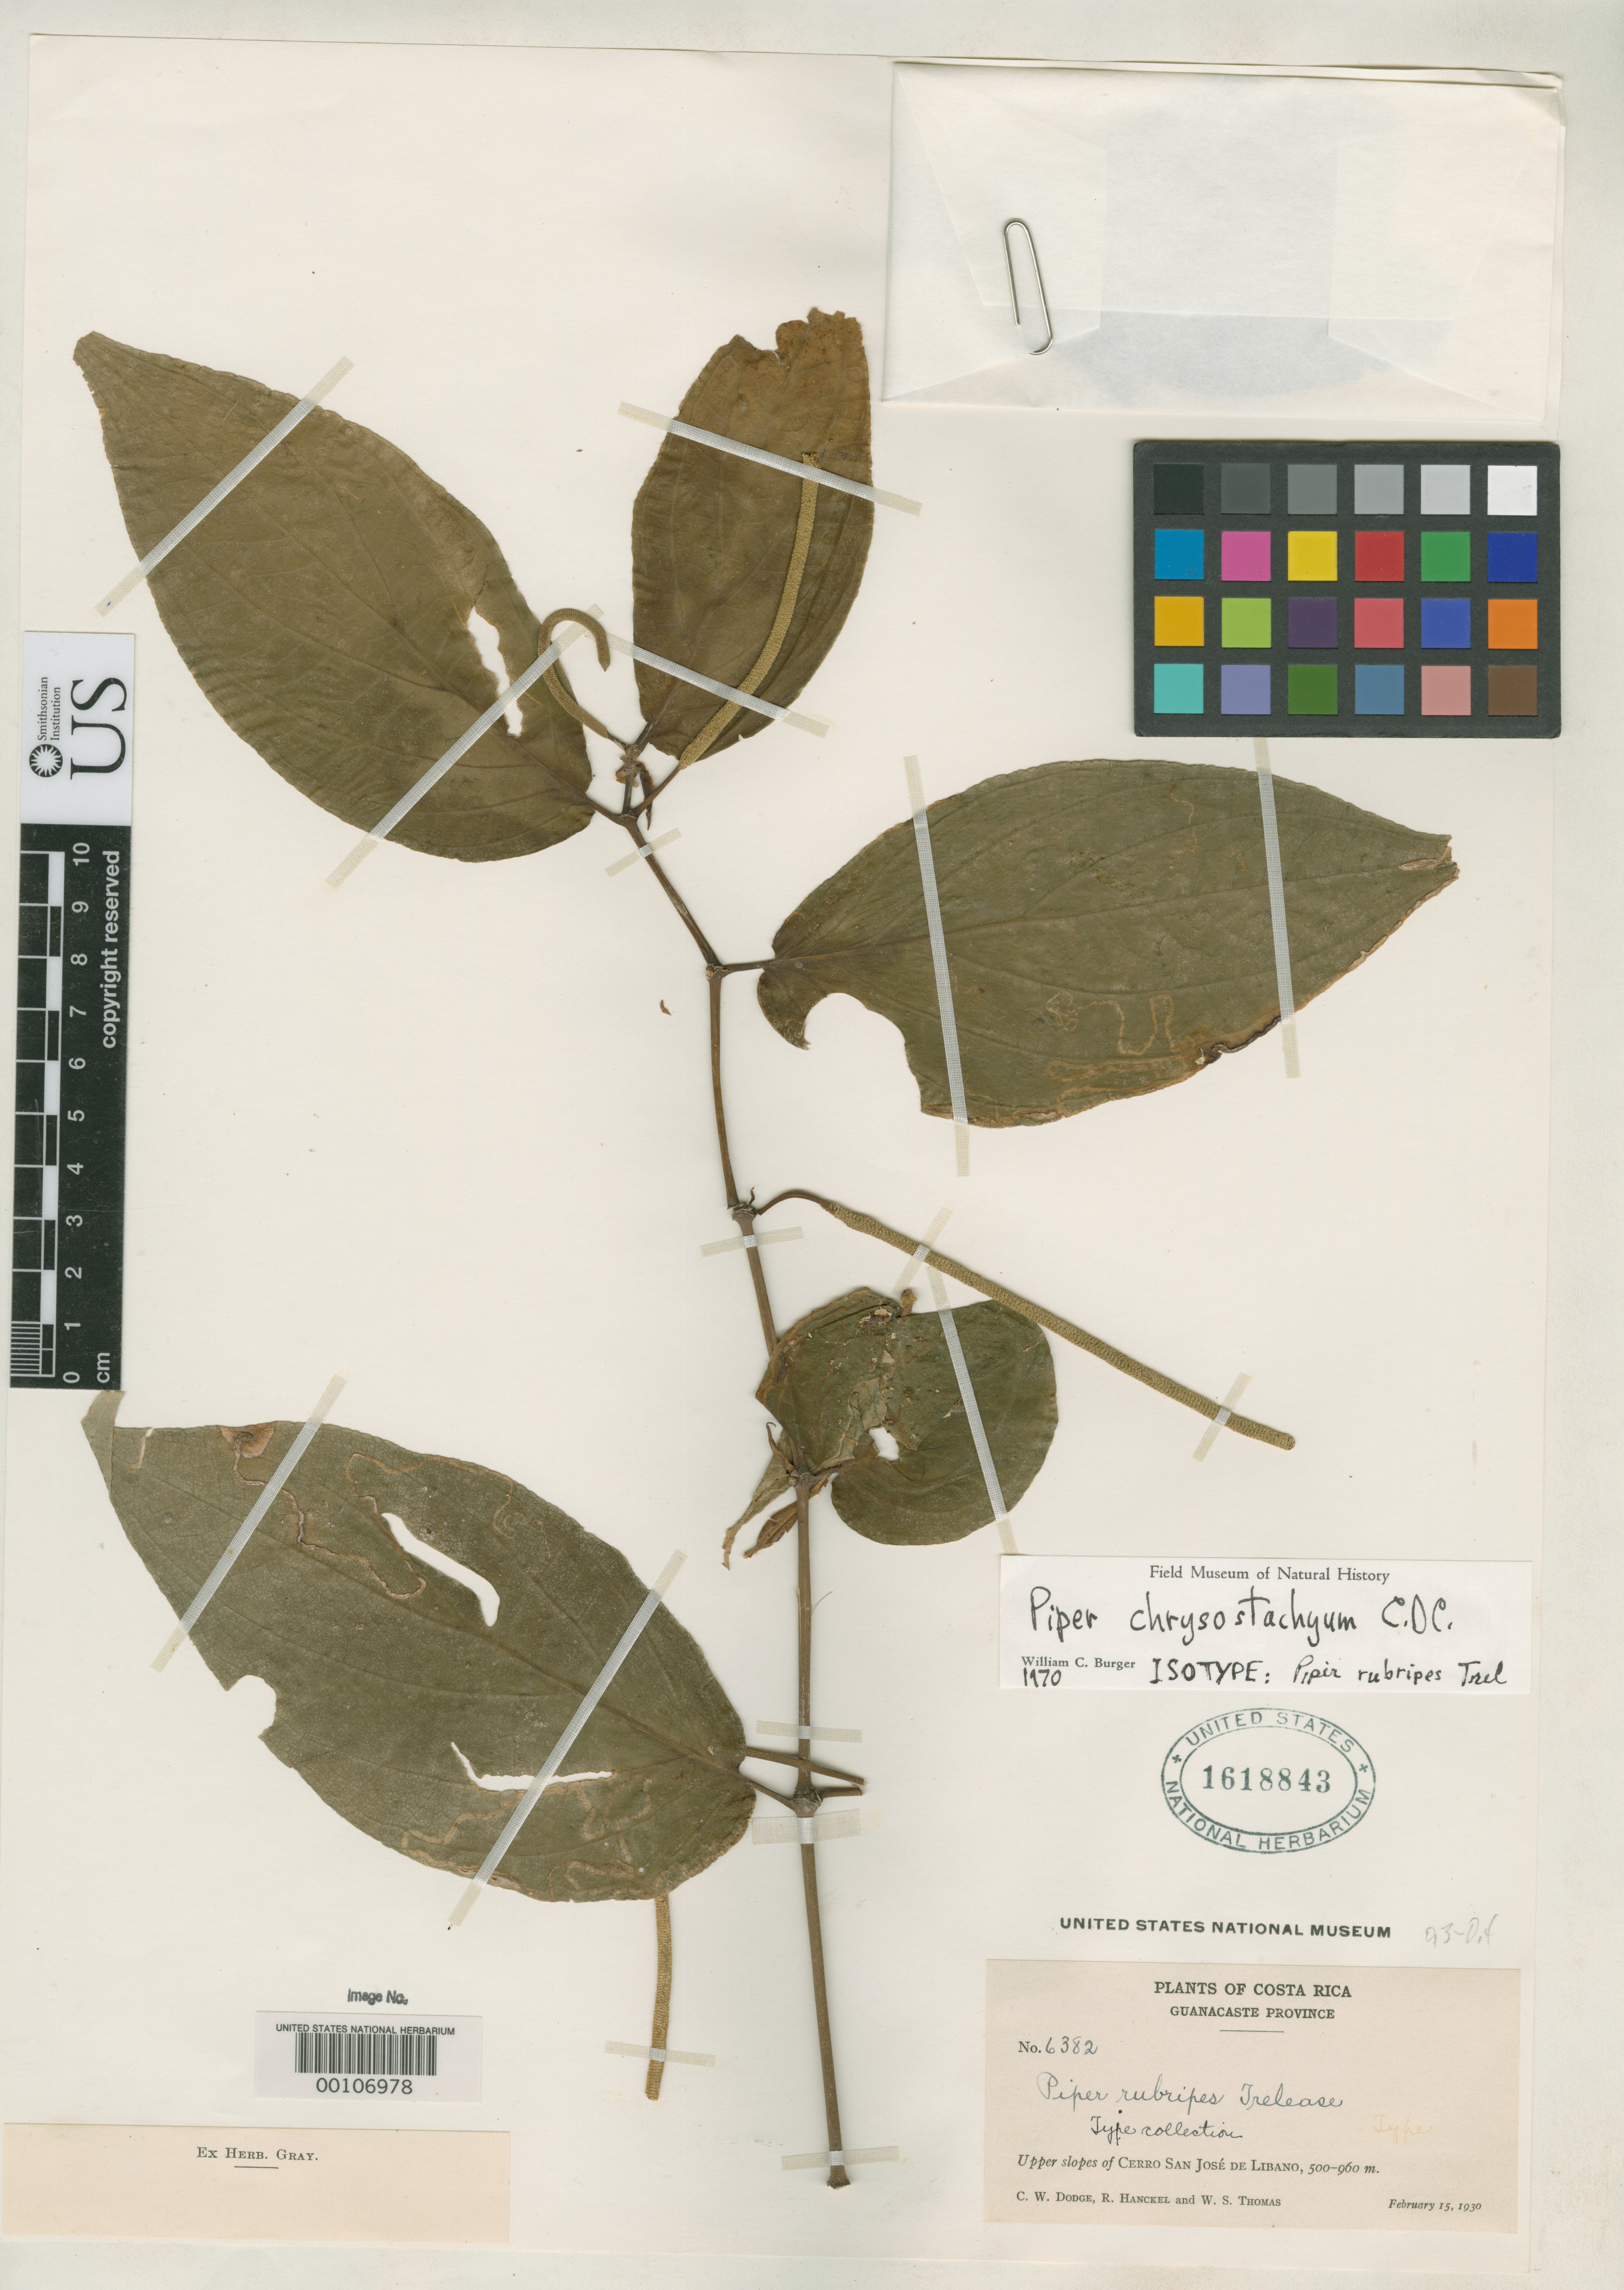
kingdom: Plantae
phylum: Tracheophyta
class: Magnoliopsida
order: Piperales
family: Piperaceae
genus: Piper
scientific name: Piper rubripes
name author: Trel. in Standl.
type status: Isotype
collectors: C. Dodge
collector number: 6382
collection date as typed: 15 Feb 1930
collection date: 1930-02-15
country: Costa Rica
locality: Cerro San Jose de Libano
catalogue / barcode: US 1618843